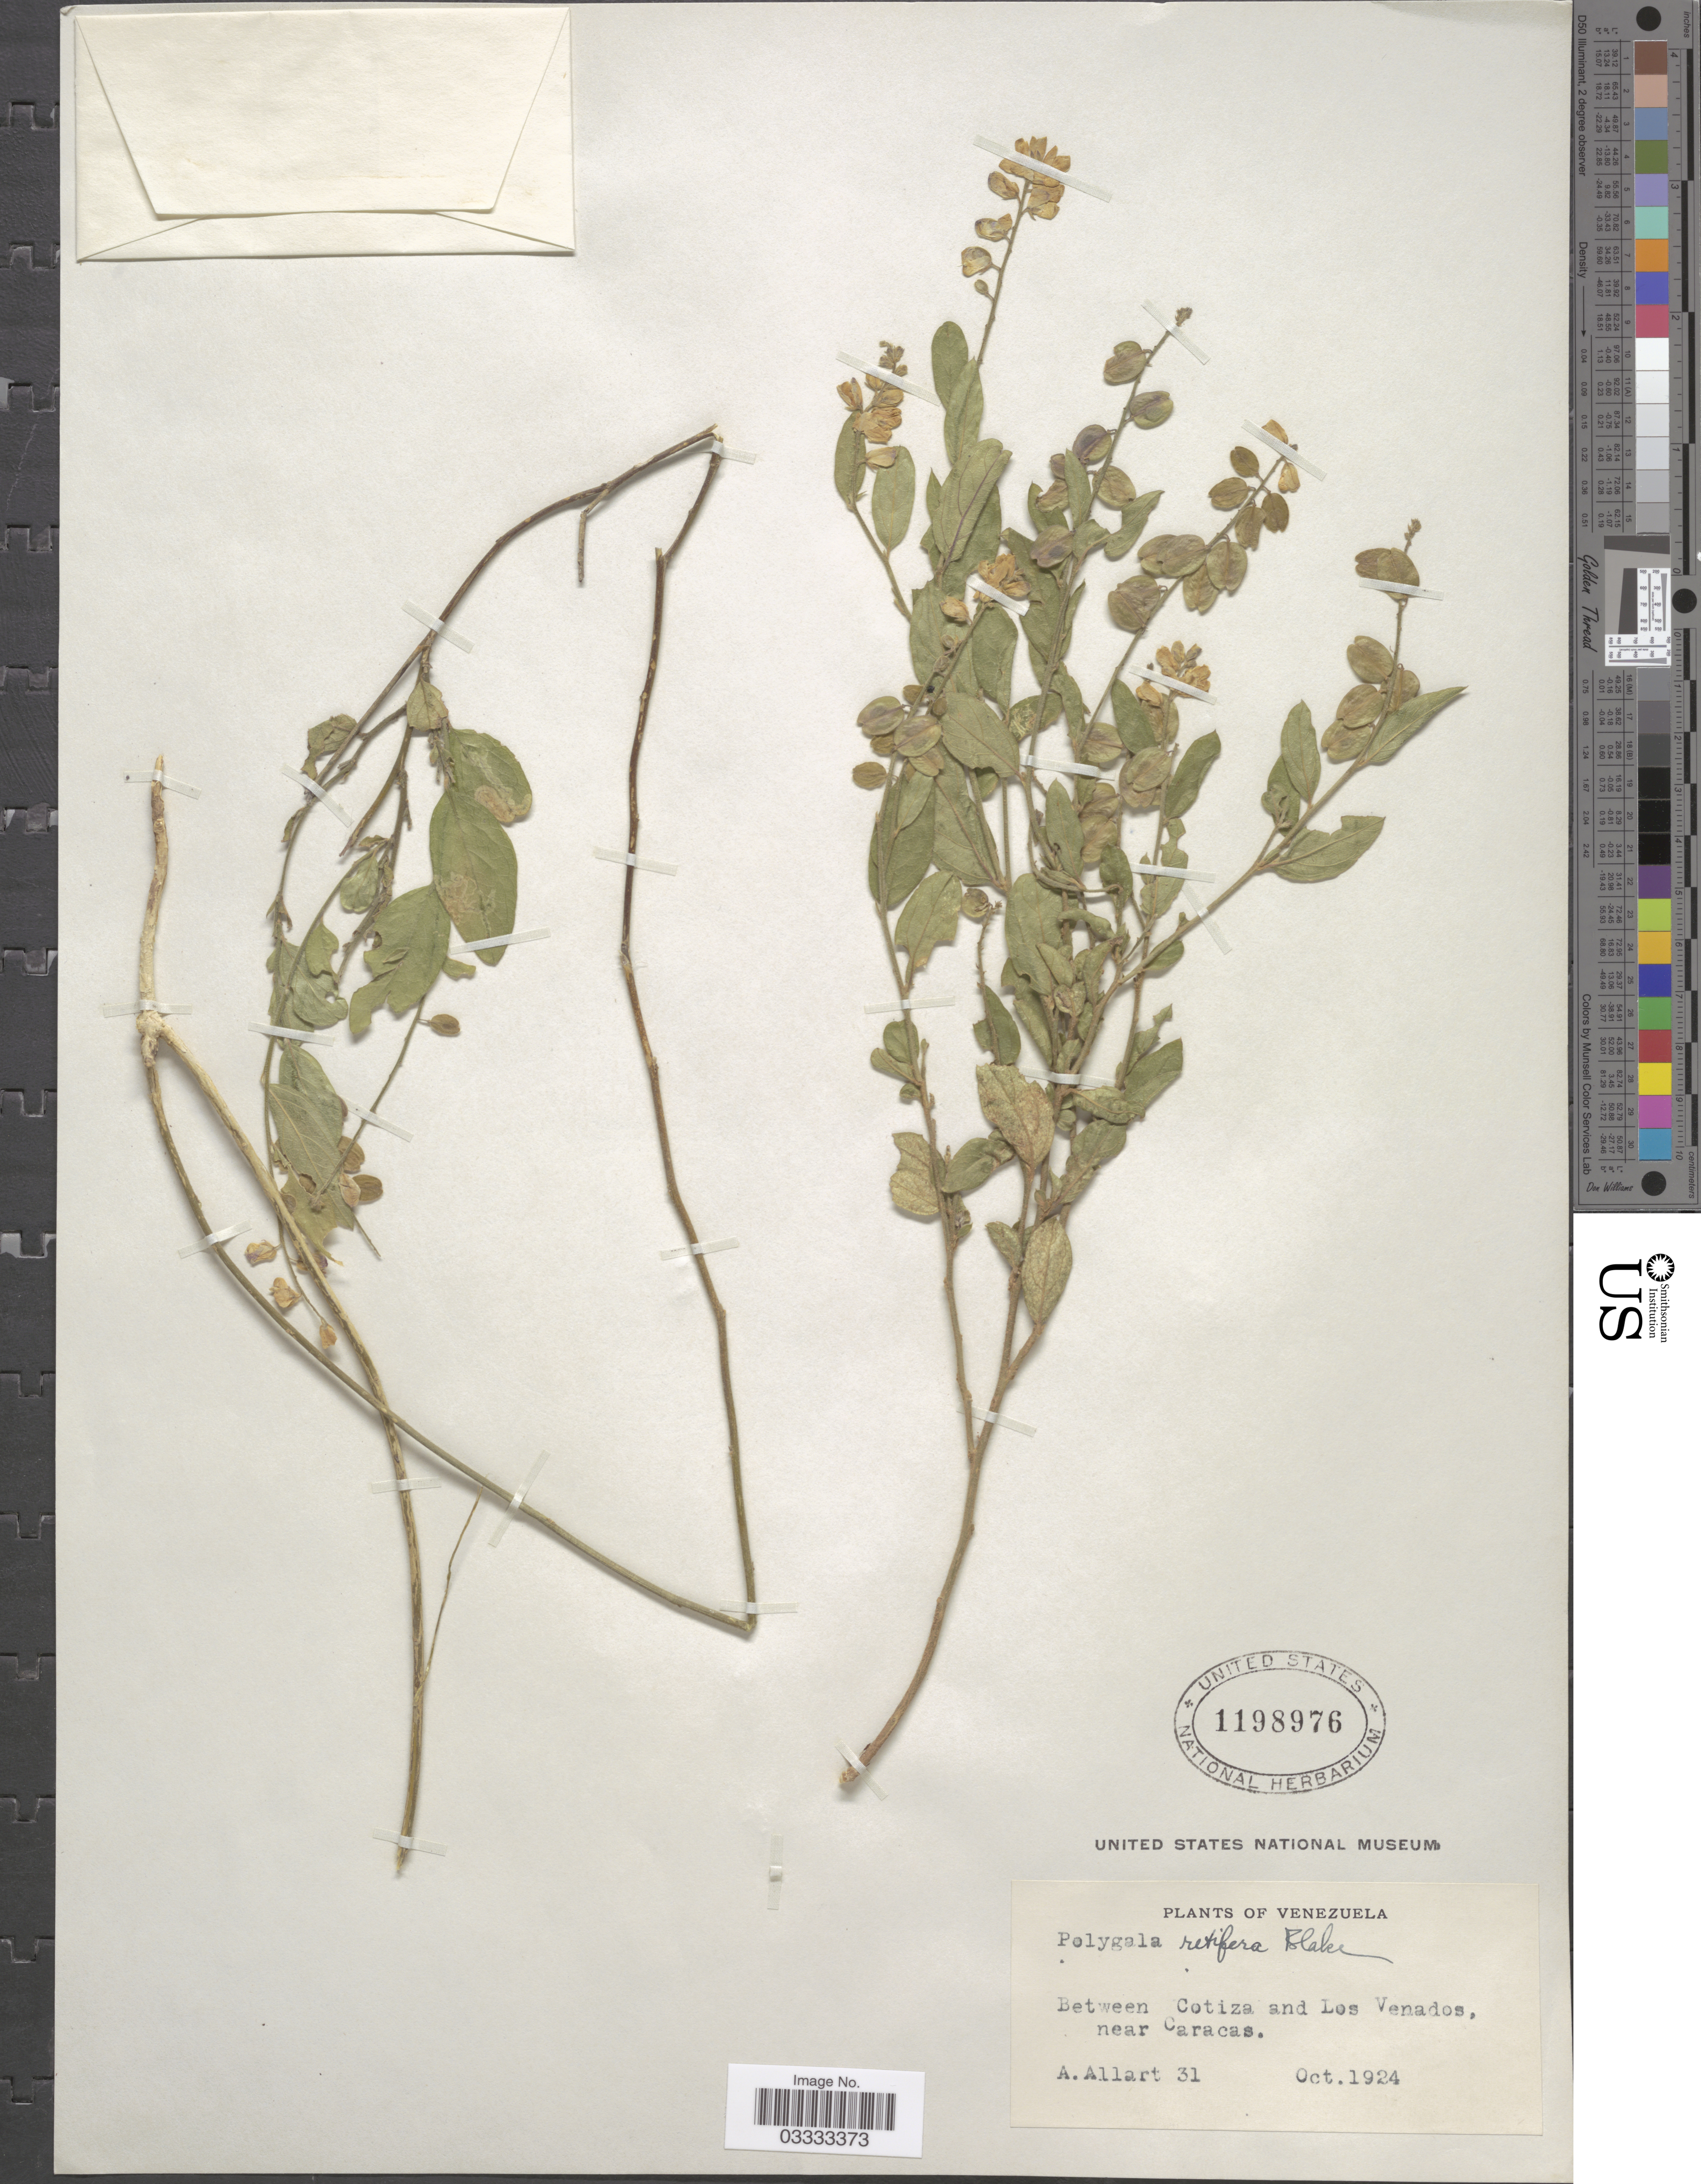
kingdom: Plantae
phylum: Tracheophyta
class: Magnoliopsida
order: Fabales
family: Polygalaceae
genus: Hebecarpa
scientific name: Hebecarpa caracasana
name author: (Kunth) J.R. Abbott & J.F.B. Pastore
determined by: Strong, Mark T., (BOT), Smithsonian Institution - National Museum of Natural History (UNITED STATES)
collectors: A. Allart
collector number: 31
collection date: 1924-10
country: Venezuela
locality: Between Cotiza and Los Venados, near Caracas.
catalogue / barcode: US 1198976